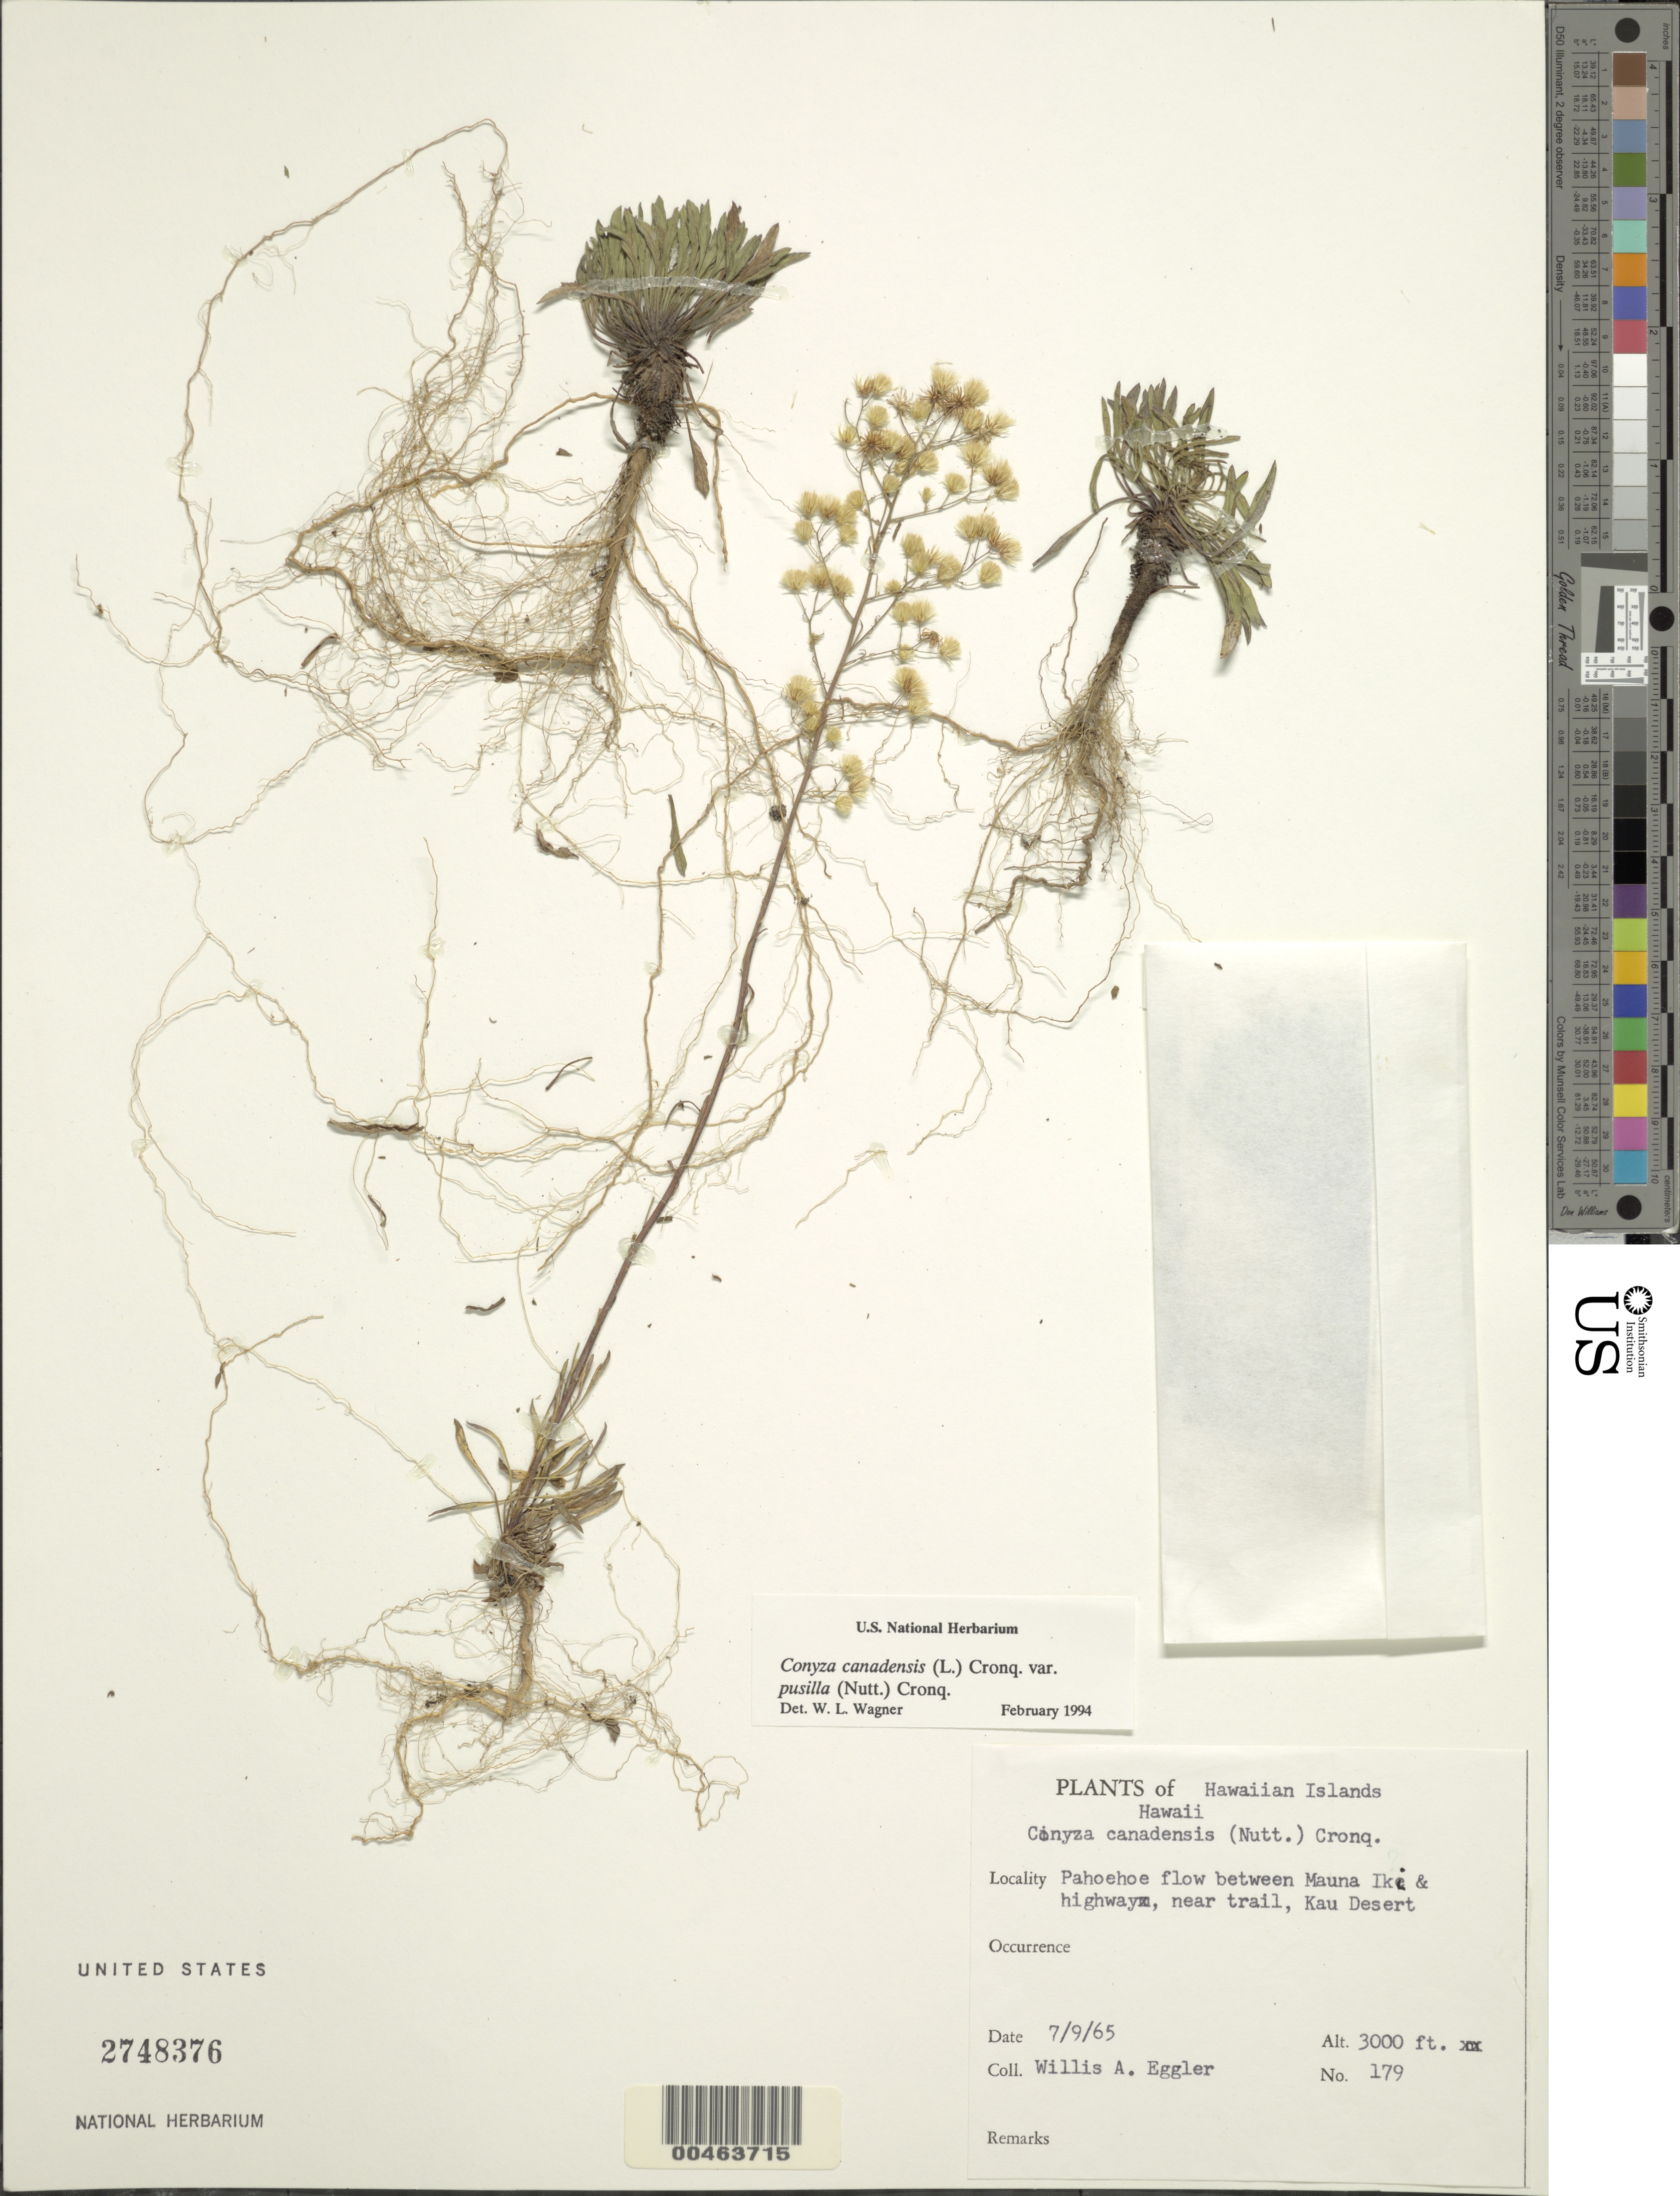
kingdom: Plantae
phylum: Tracheophyta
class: Magnoliopsida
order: Asterales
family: Asteraceae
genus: Erigeron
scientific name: Erigeron canadensis var. pusillus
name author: (Nutt.) Bolvin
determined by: Wagner, W. L., (BOT), Smithsonian Institution - National Museum of Natural History (UNITED STATES)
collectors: W. A. Eggler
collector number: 179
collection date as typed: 9 Jul 1965 or 7 Sep 1965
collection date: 1965-07-09 or 1965-09-07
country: United States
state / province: Hawaii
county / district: Hawaii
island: Hawaii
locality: Pahoehoe flow between Mauna Iki & highway, near trail, Kau Desert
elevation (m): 914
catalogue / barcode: US 2748376